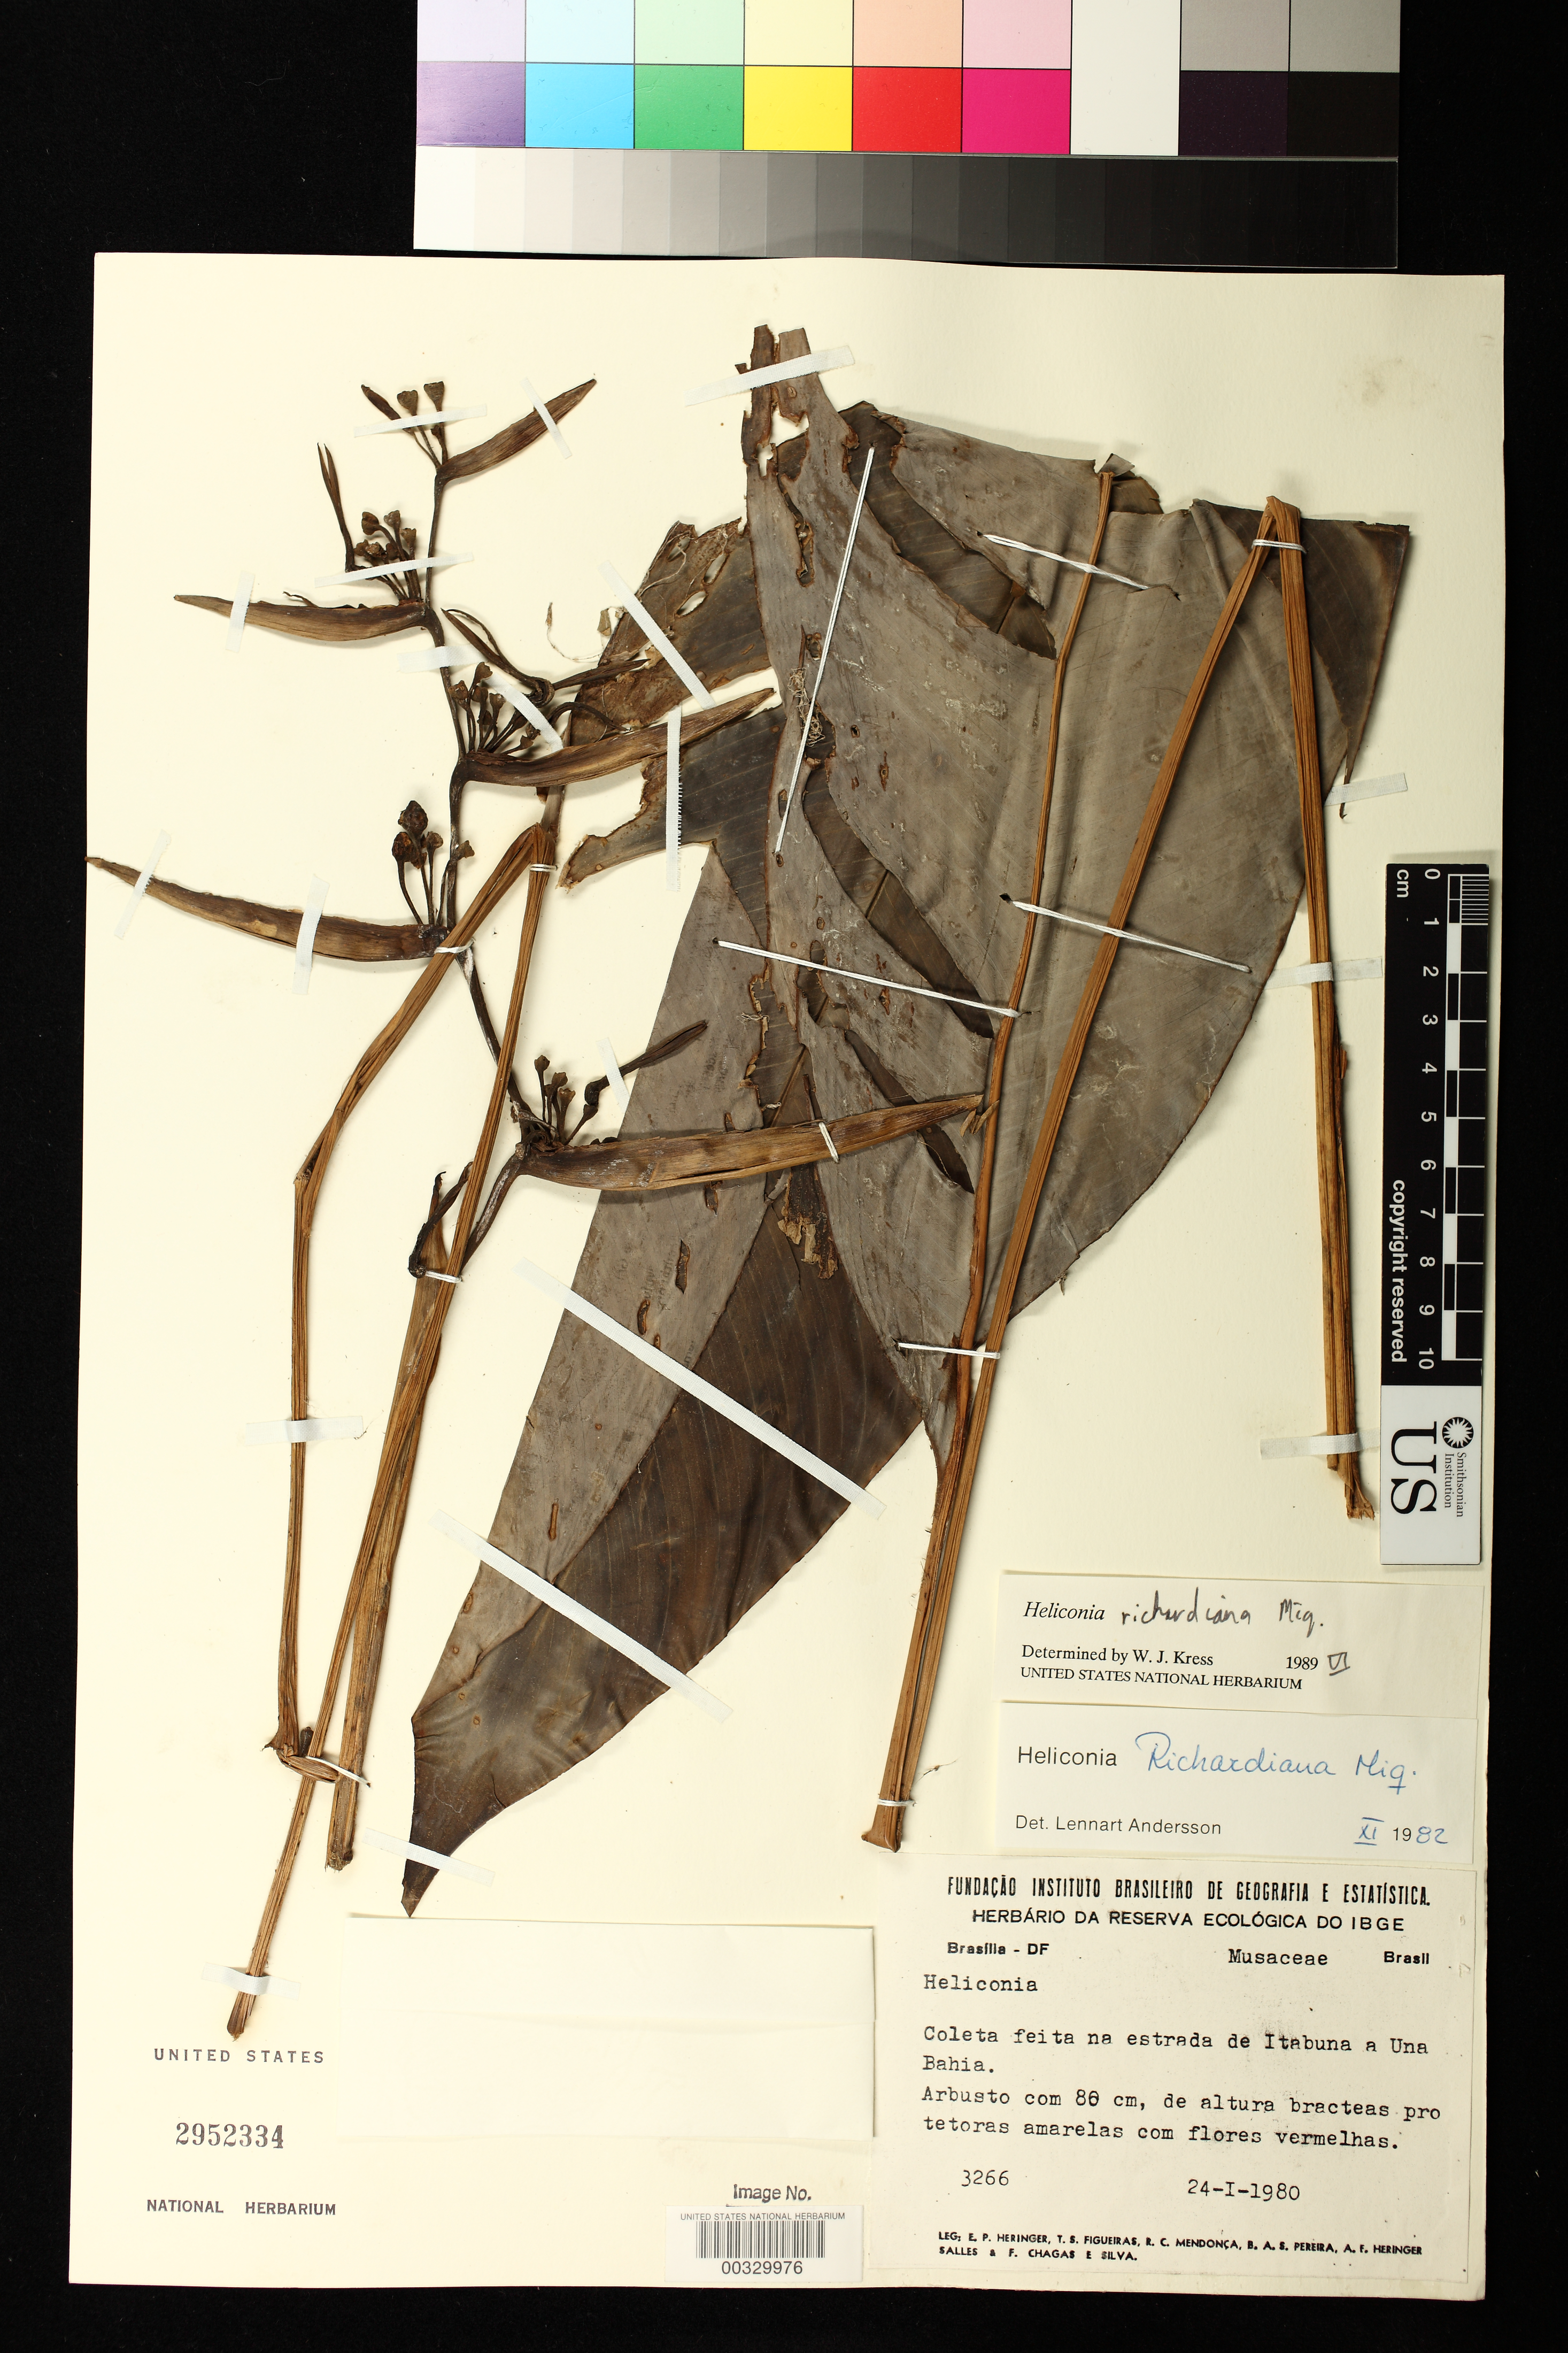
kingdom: Plantae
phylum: Tracheophyta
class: Liliopsida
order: Zingiberales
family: Heliconiaceae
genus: Heliconia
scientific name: Heliconia richardiana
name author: Miq.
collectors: E. P. Heringer, T. S. Filgueiras, R. C. Mendonça, B. A. S. Pereira, A. Salles & F. Chagas e Silva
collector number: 3266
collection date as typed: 24 Jan 1980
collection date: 1980-01-24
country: Brazil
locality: Highway from itabuna to una bahia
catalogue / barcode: US 2952334